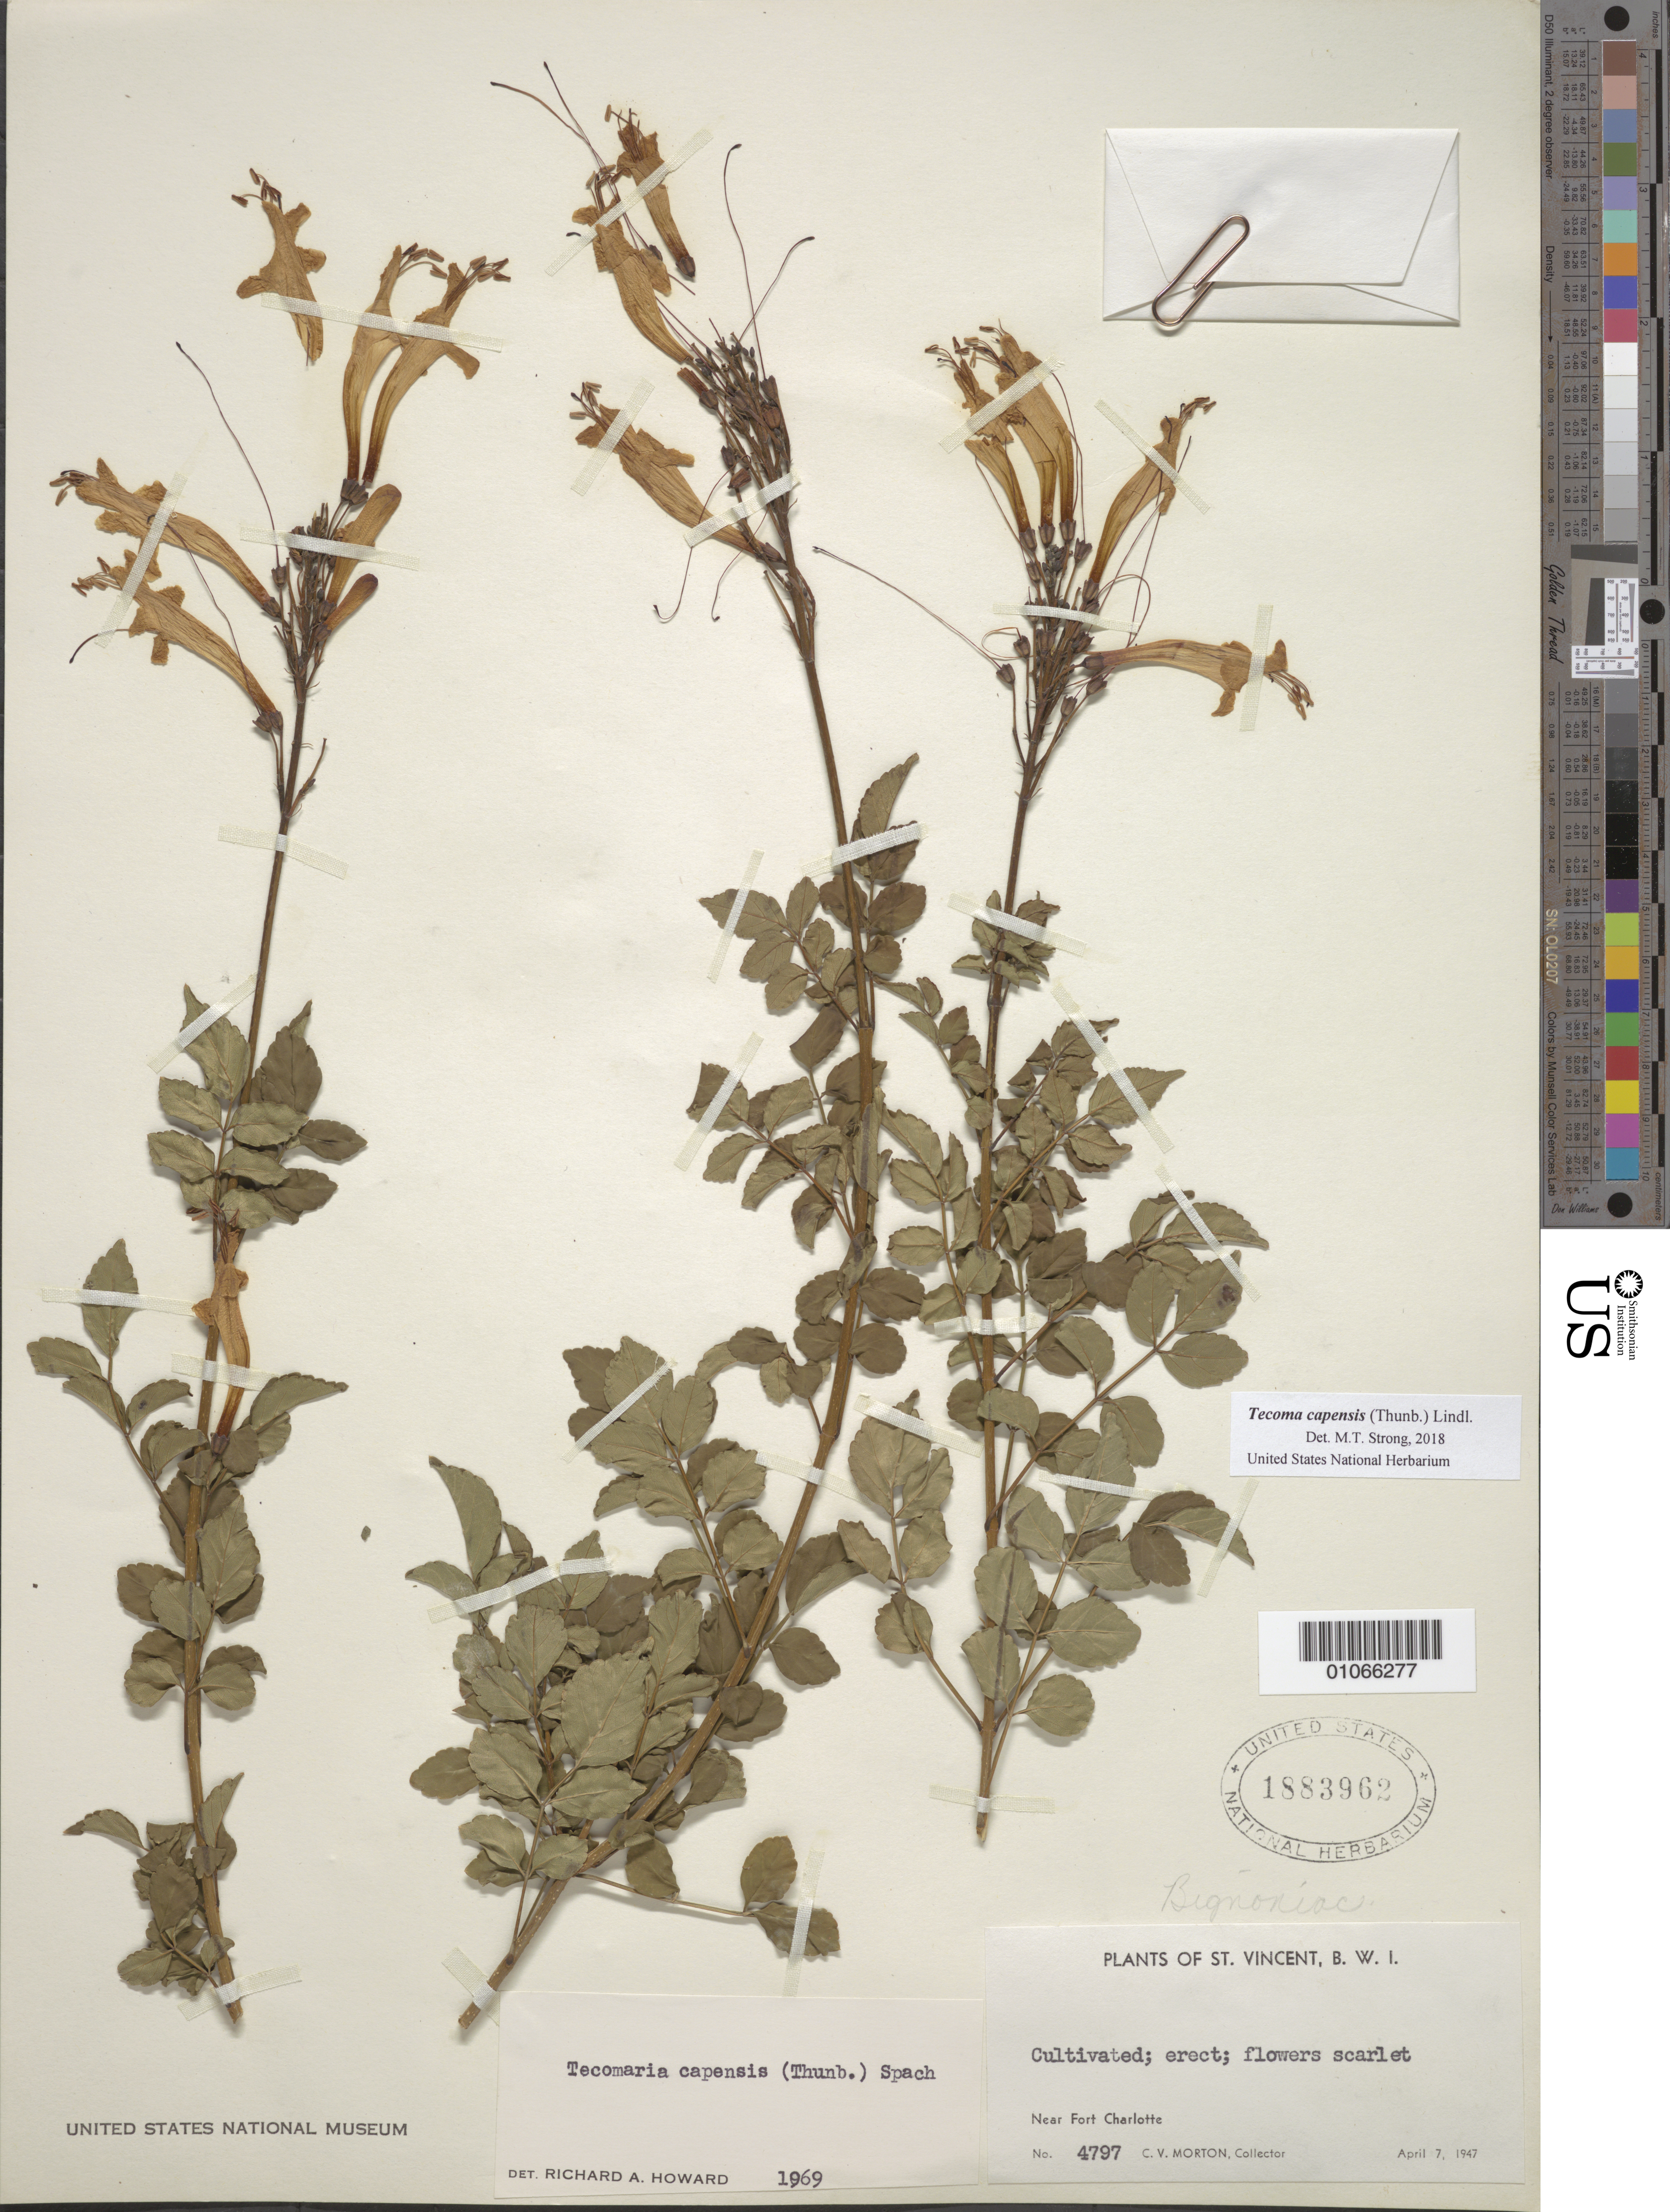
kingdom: Plantae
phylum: Tracheophyta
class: Magnoliopsida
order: Lamiales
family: Bignoniaceae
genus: Tecoma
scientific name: Tecoma capensis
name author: (Thunb.) Lindl.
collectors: C. V. Morton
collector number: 4797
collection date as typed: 07 Apr 1947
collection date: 1947-04-07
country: St. Vincent - Grenadines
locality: Near Fort Charlotte.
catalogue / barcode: US 1883962